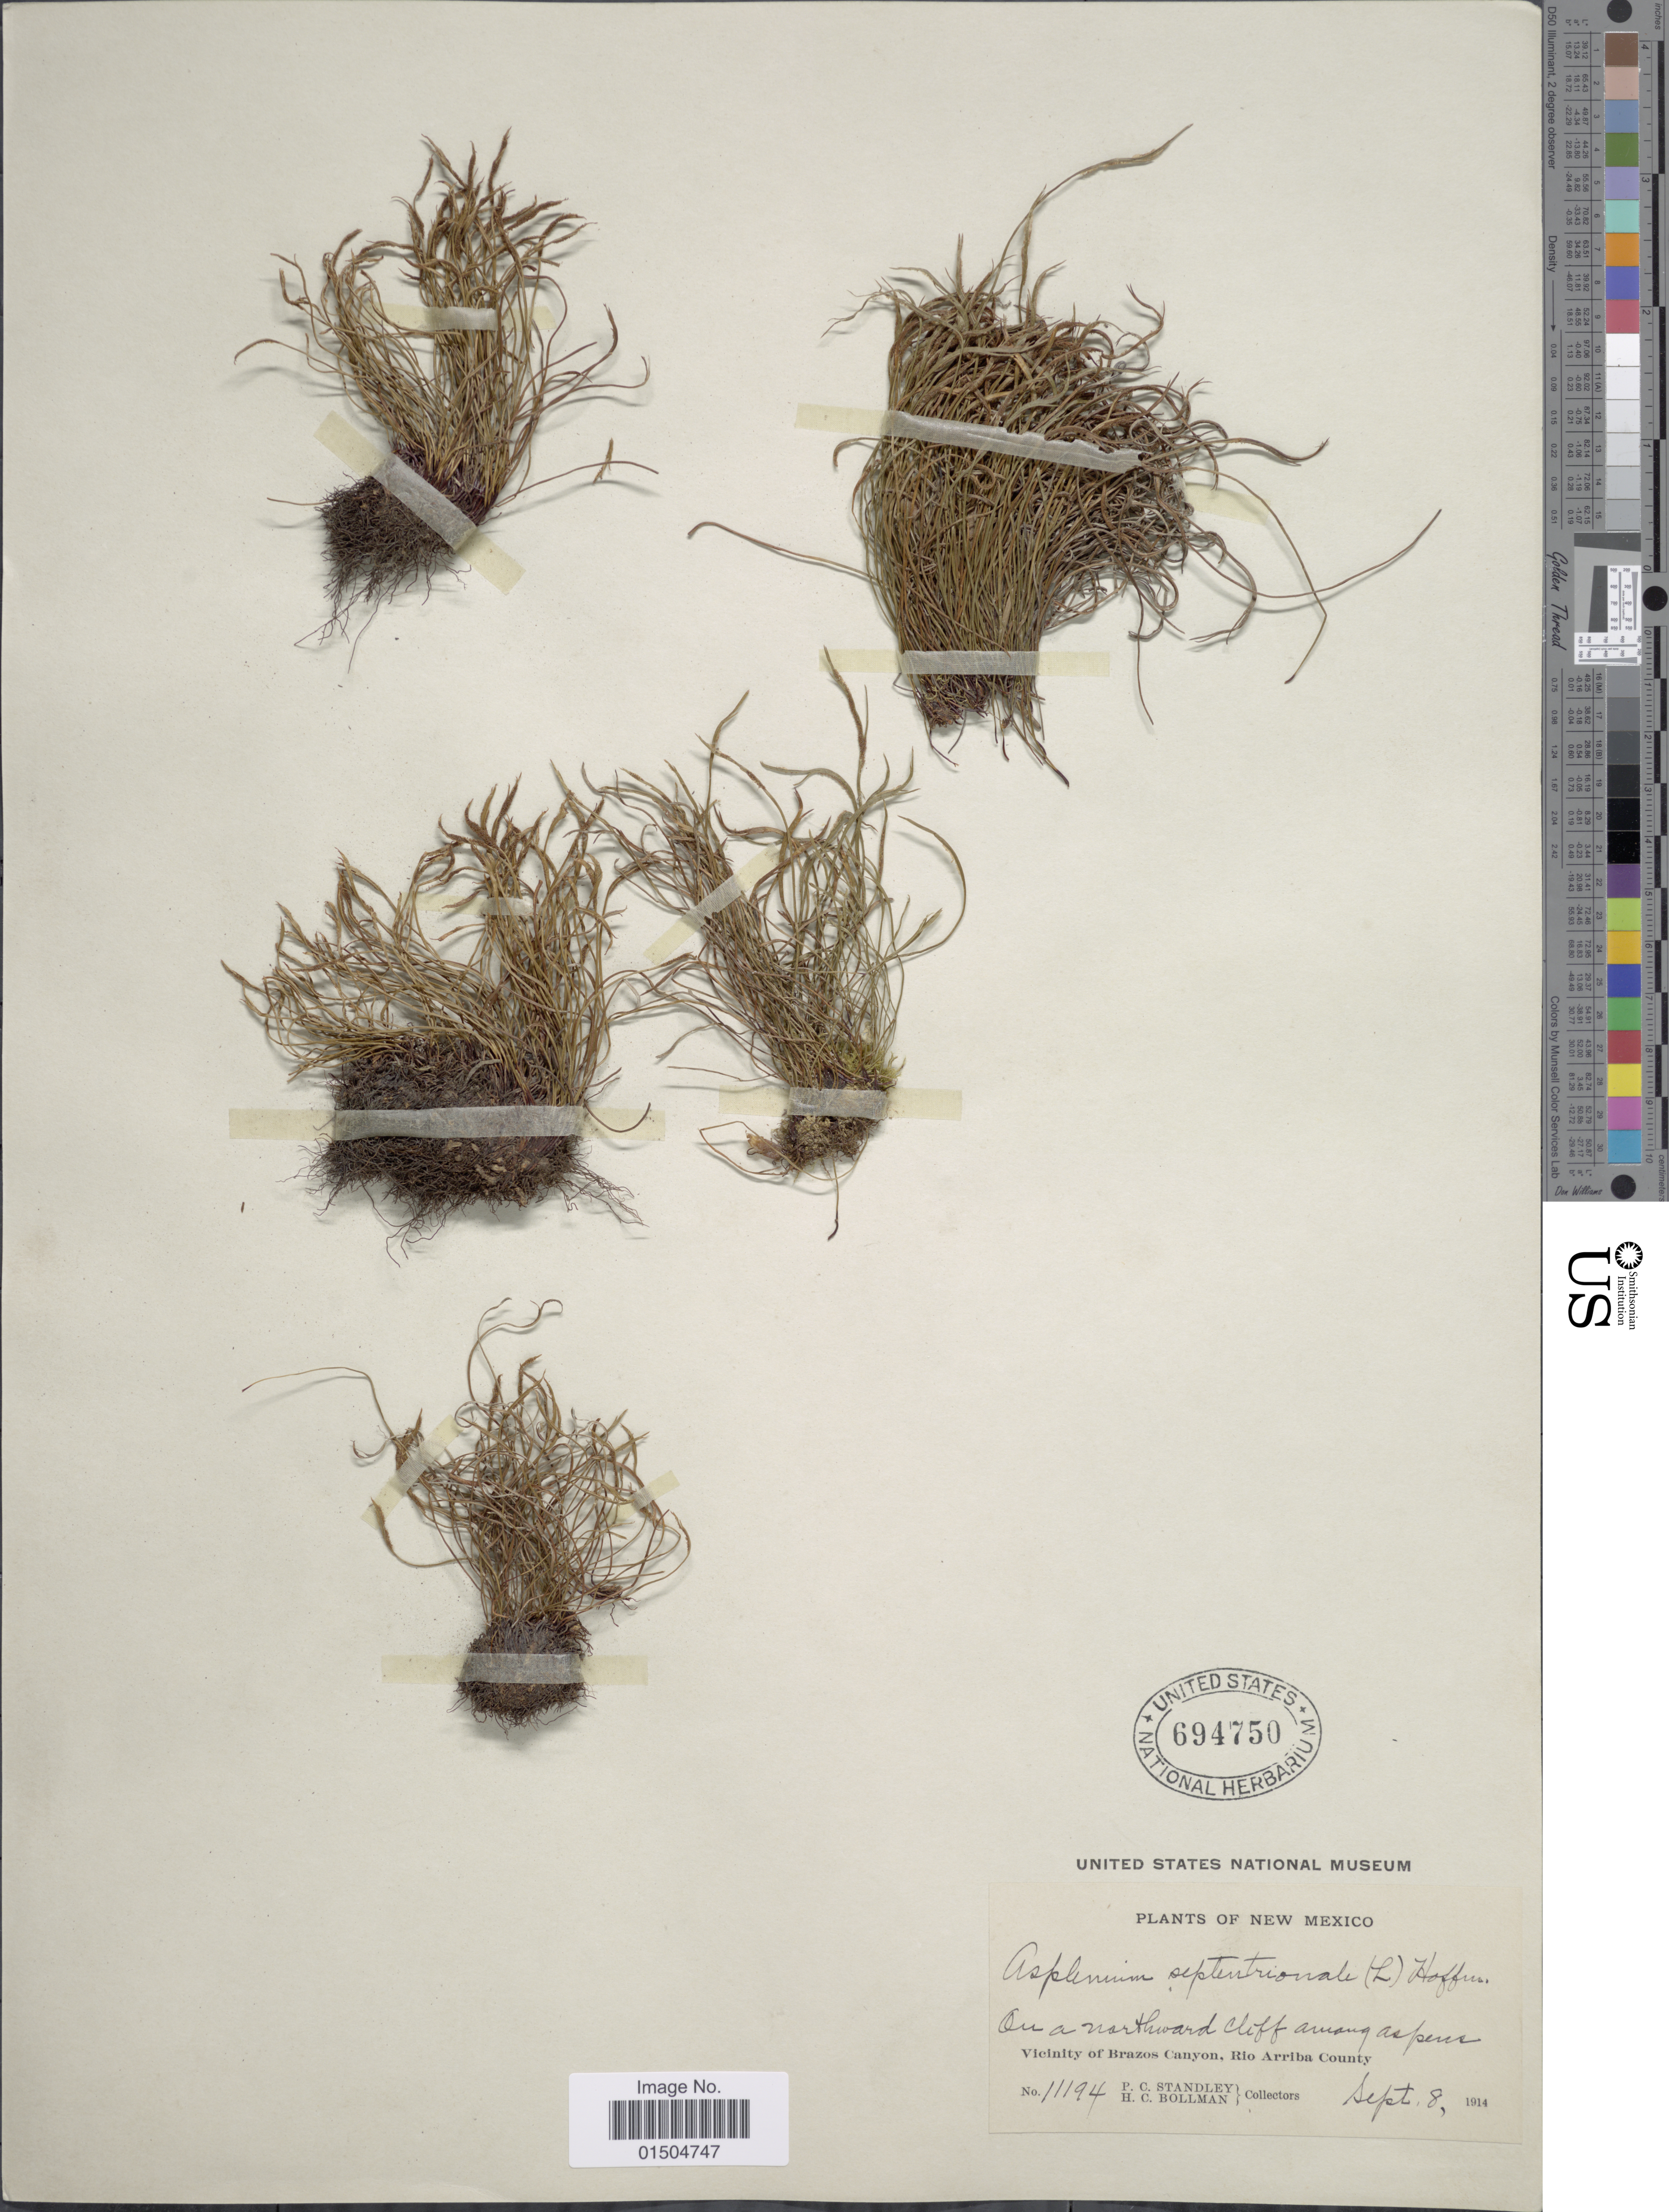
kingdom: Plantae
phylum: Tracheophyta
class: Polypodiopsida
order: Polypodiales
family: Aspleniaceae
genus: Asplenium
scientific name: Asplenium septentrionale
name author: (L.) Hoffm.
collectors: P. C. Standley & H. C. Bollman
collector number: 11194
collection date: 1914-09-08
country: United States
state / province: New Mexico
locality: Vicinity of Brazos Canyon, Rio Arriba County.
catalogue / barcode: US 694750